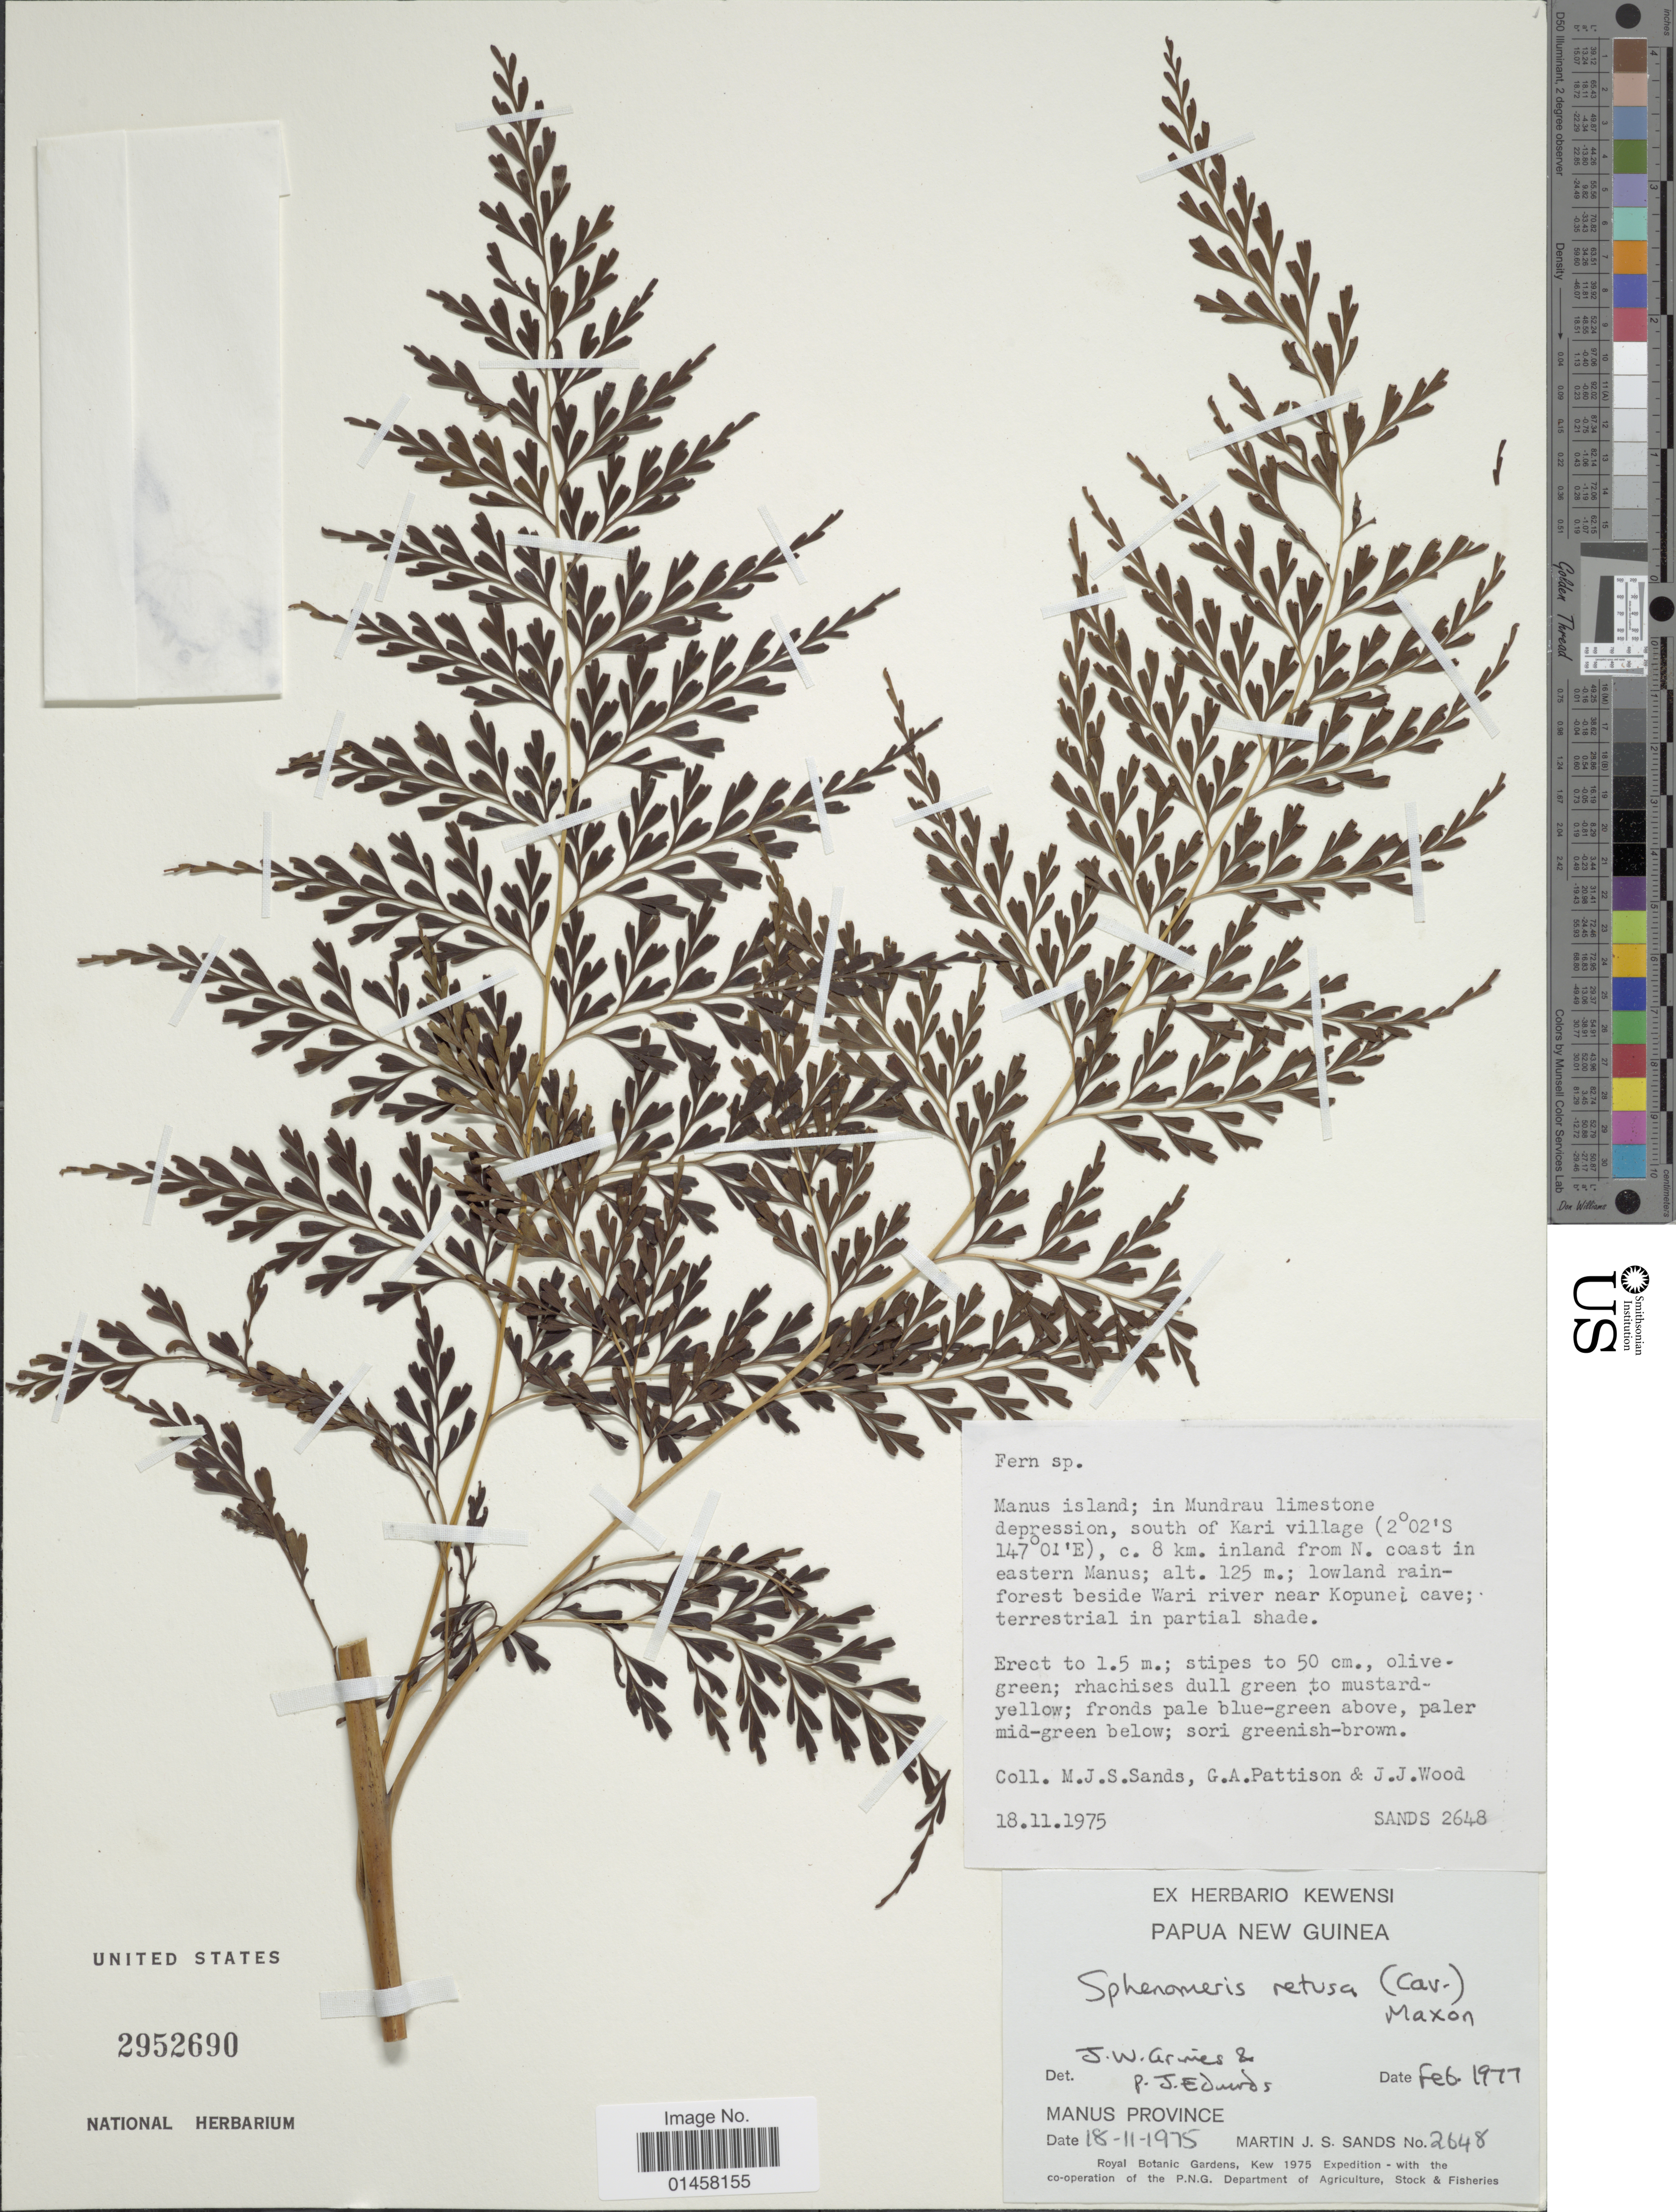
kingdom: Plantae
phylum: Tracheophyta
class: Polypodiopsida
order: Polypodiales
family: Lindsaeaceae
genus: Sphenomeris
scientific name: Sphenomeris retusa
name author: (Cav.) Maxim.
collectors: M. Sands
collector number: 2648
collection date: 1975-11-18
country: Papua New Guinea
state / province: Manus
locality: Manus island; in Mundrau limestone depression, south of Kari village, c. 8 km. inland from N. coast in eastern Manus; lowland rainforest beside Wari river near Kopunei cave.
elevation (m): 125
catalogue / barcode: US 2952690